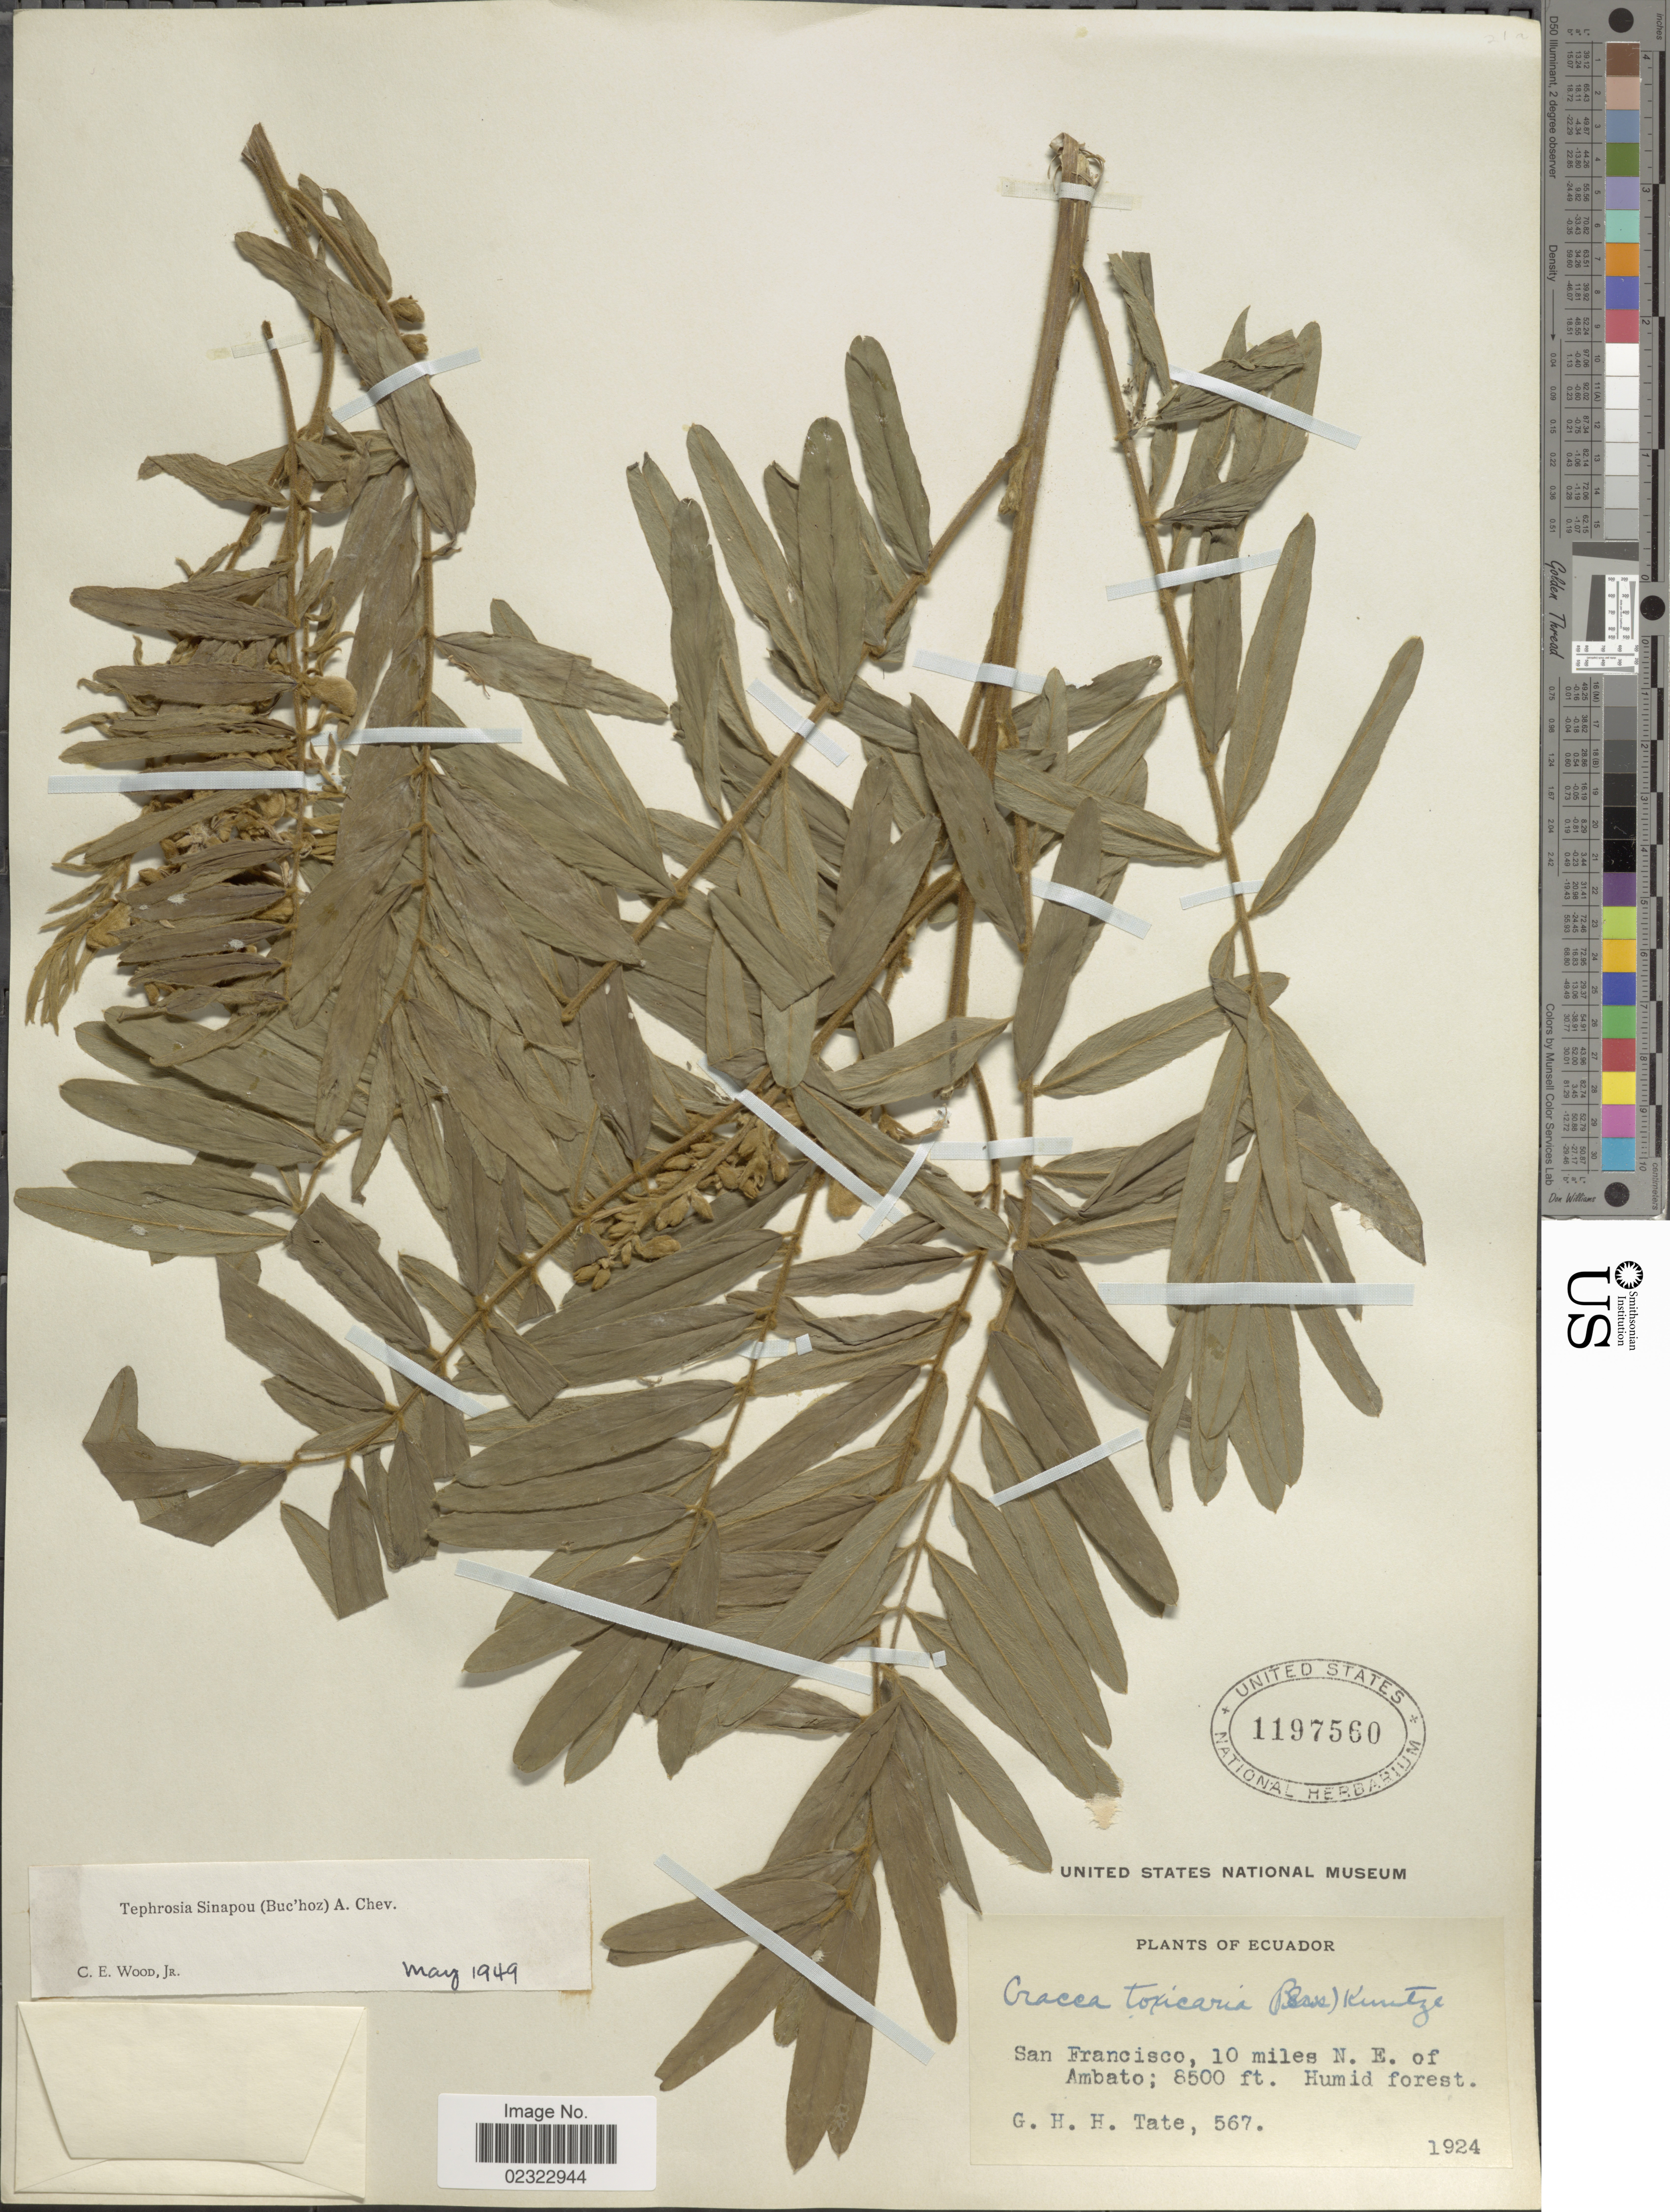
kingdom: Plantae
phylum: Tracheophyta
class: Magnoliopsida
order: Fabales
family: Fabaceae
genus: Tephrosia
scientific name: Tephrosia sinapou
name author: (Buc'hoz) A. Chev.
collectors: G. Tate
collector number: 567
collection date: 1924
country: Ecuador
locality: San Francisco, 10 miles N. E. of Ambato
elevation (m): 2591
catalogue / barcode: US 1197560